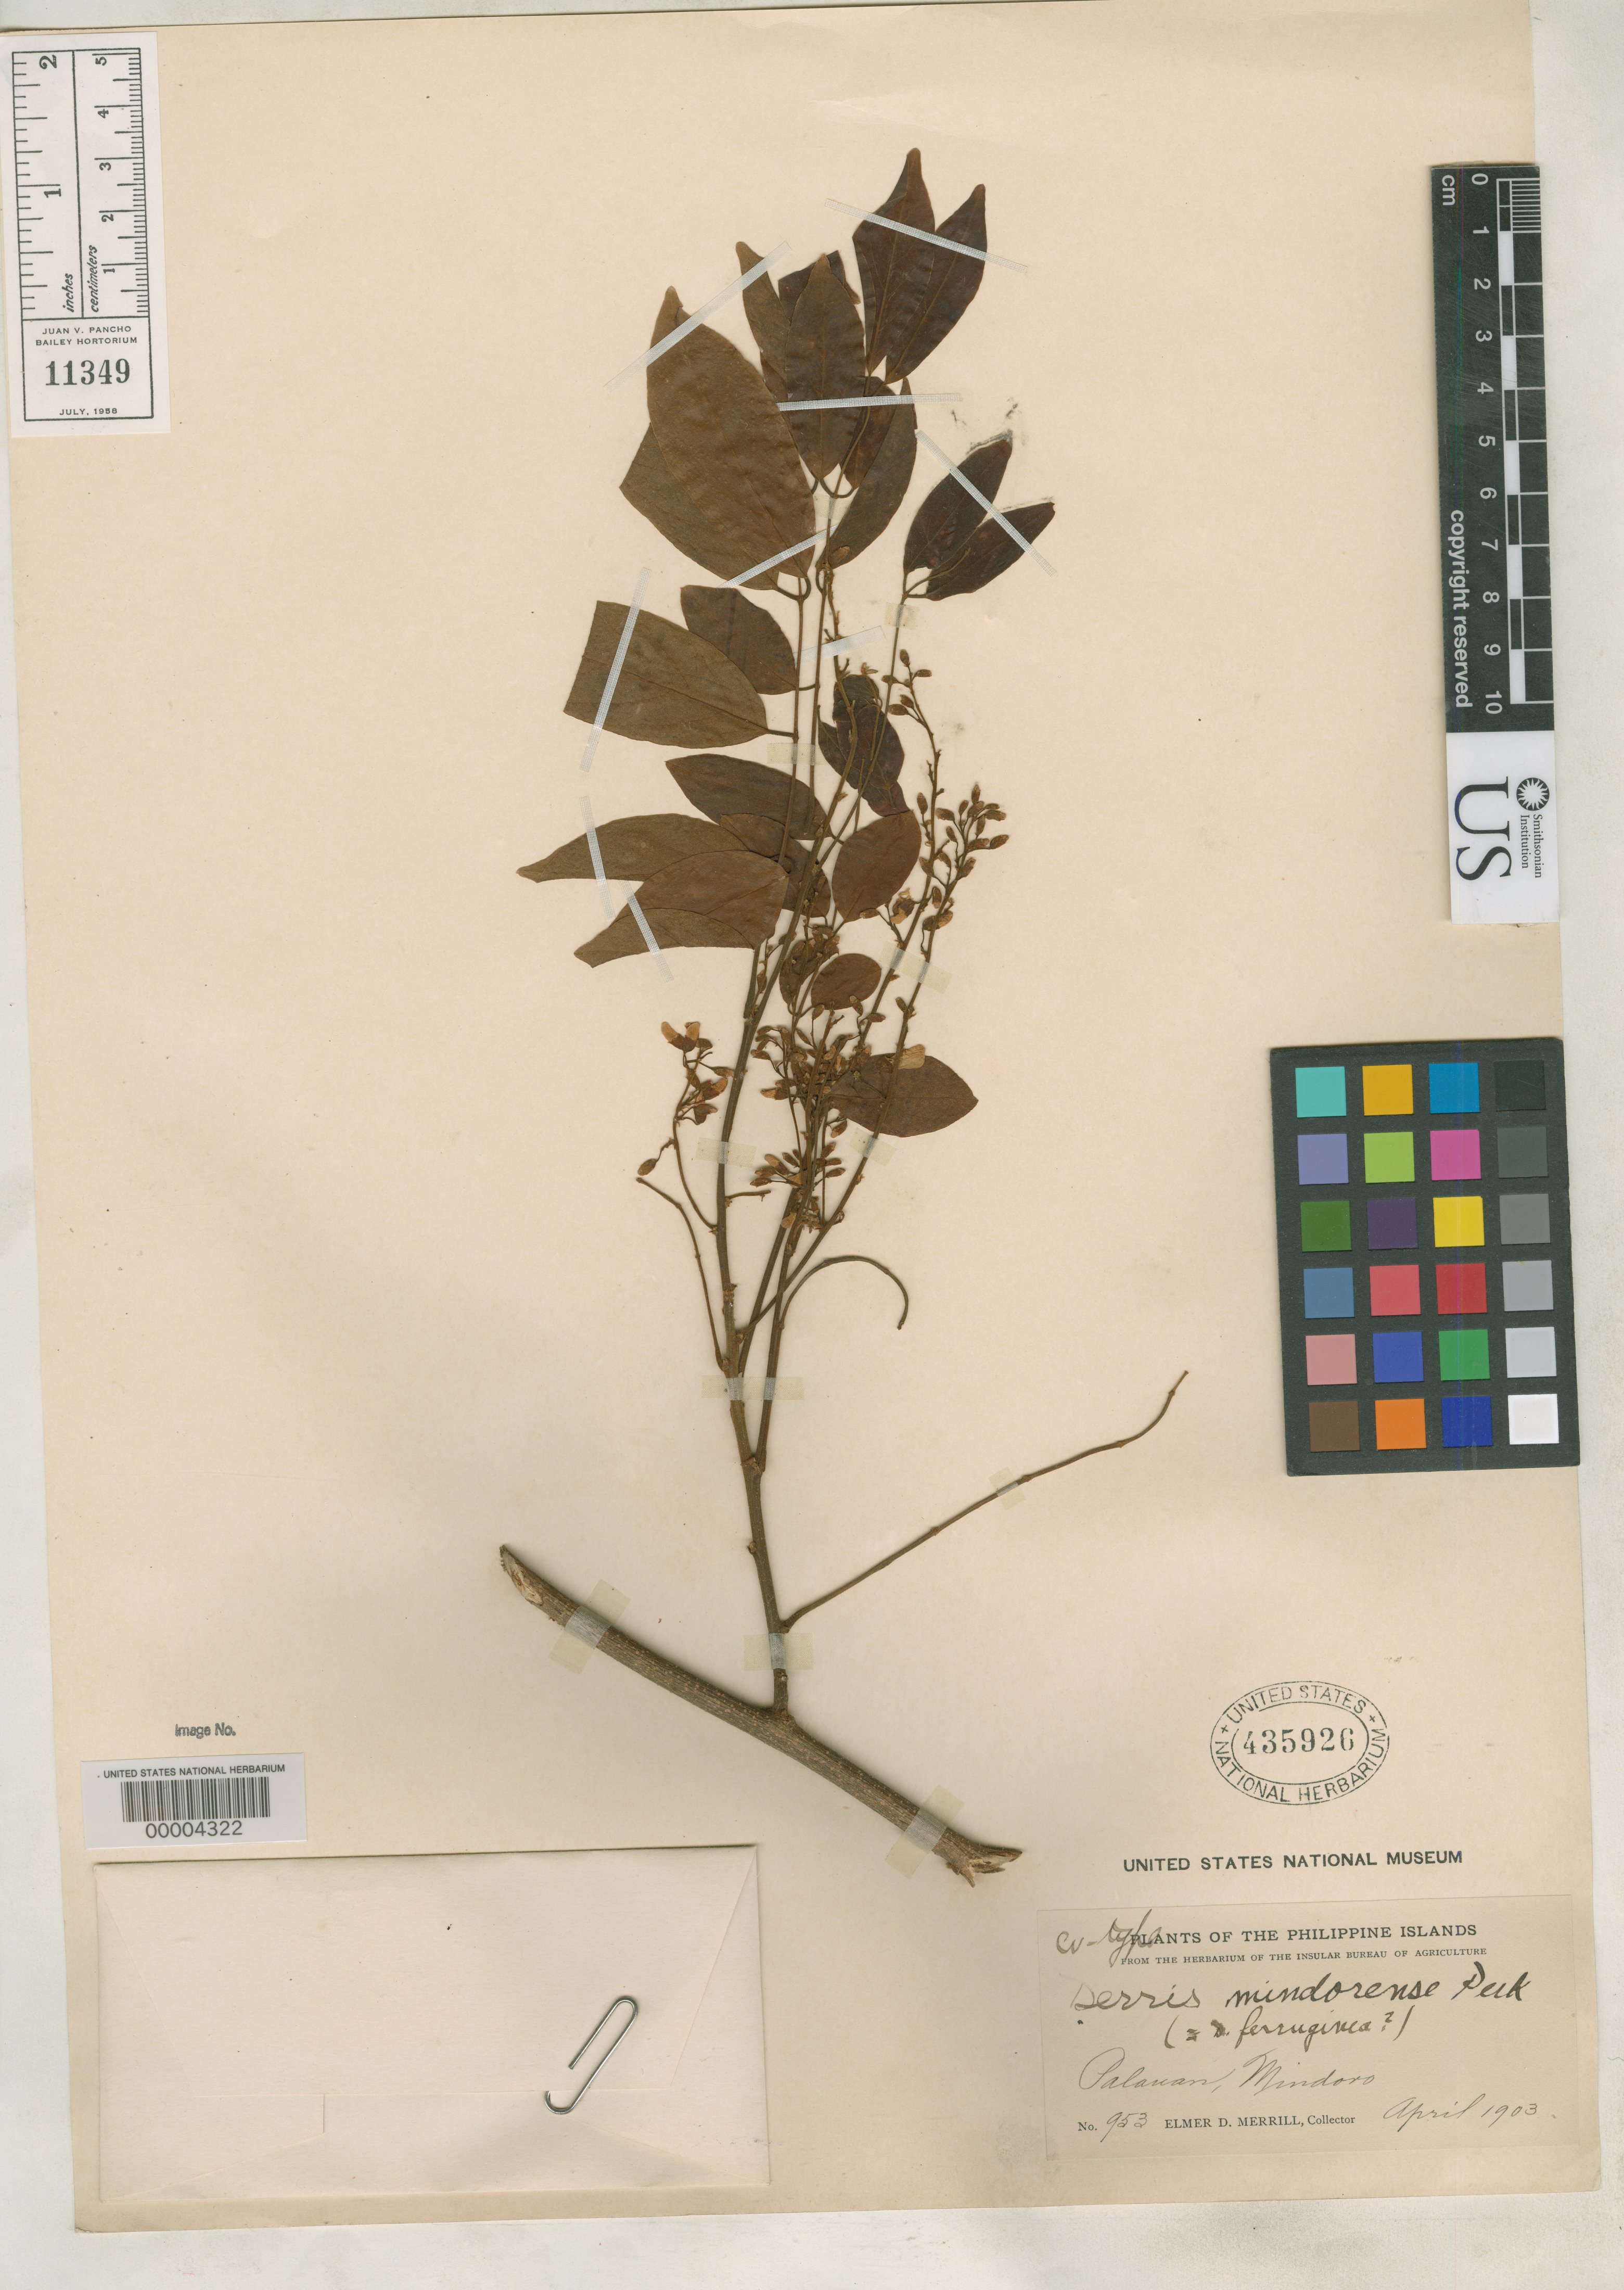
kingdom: Plantae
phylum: Tracheophyta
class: Magnoliopsida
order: Fabales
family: Fabaceae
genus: Derris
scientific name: Derris mindorensis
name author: Perkins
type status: Isotype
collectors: E. D. Merrill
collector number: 953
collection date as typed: Apr 1903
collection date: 1903-04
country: Philippines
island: Mindoro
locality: Palauan.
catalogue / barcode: US 435926